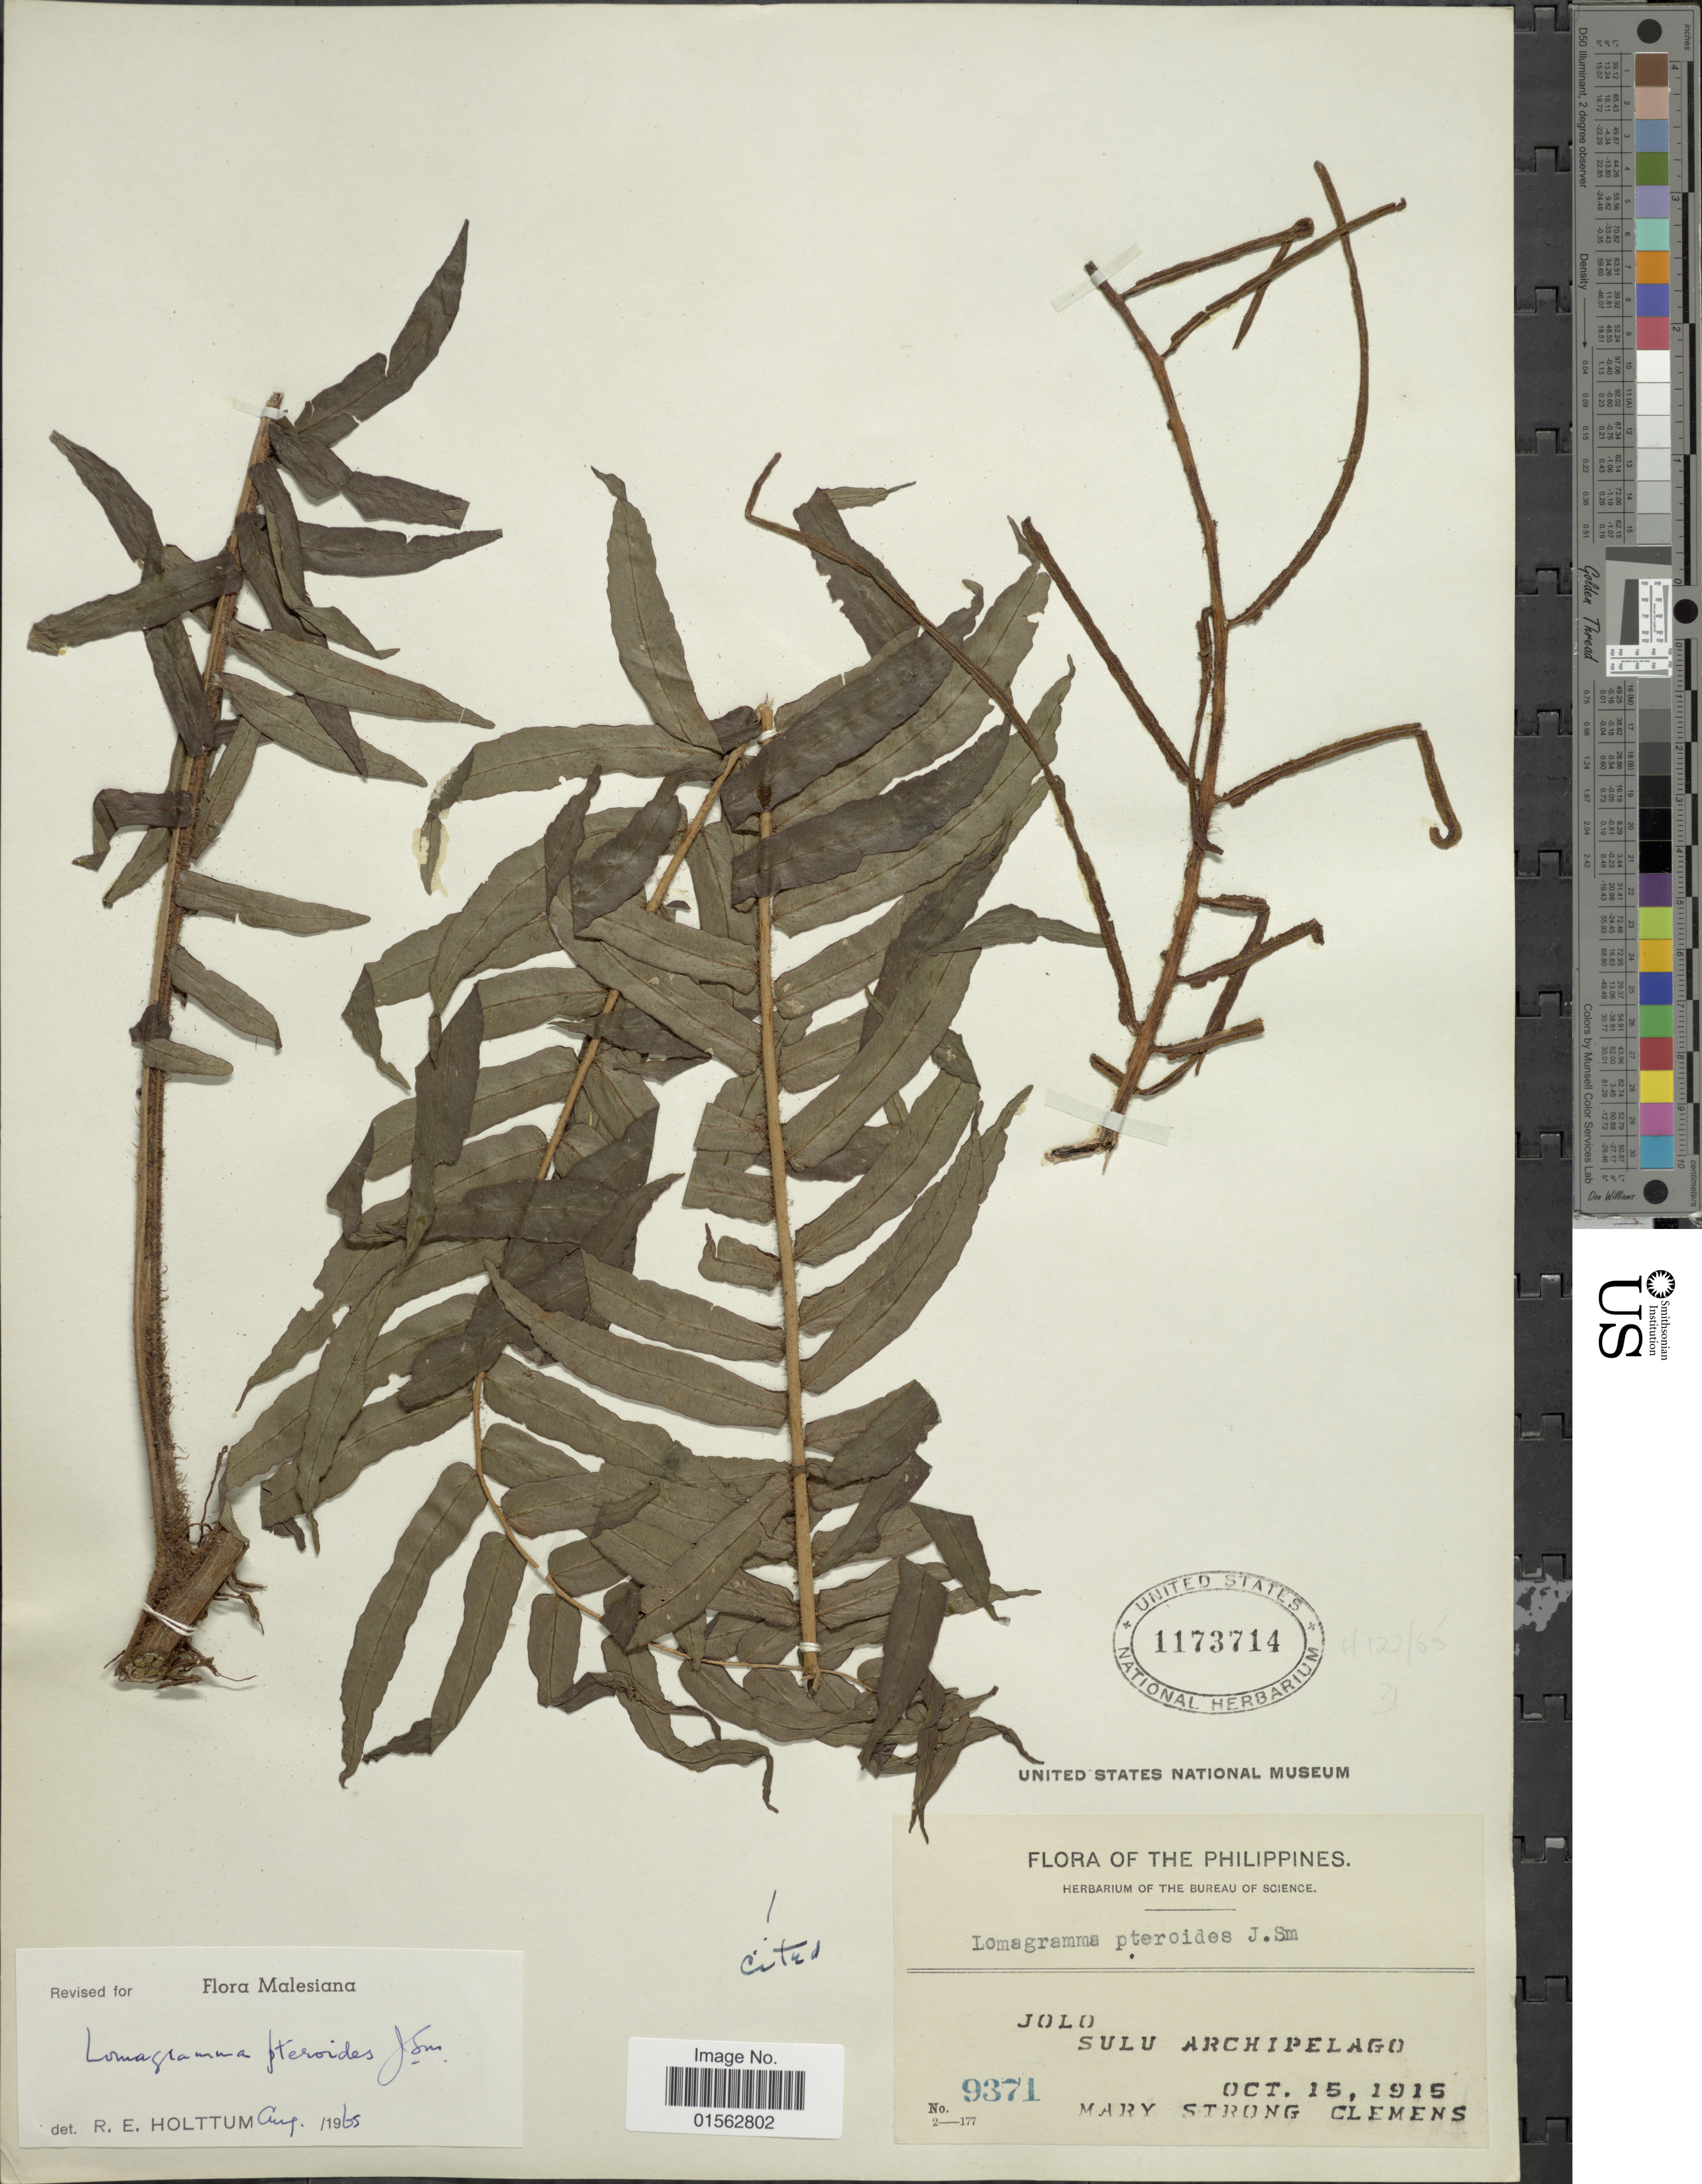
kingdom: Plantae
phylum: Tracheophyta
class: Polypodiopsida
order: Polypodiales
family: Dryopteridaceae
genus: Lomagramma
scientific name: Lomagramma pteroides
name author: J. Sm.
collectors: M. S. Clemens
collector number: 9371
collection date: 1915-10-15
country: Philippines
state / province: Muslim Mindanao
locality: Philippines, Jolo, Sulu Archipelago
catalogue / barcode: US 1173714